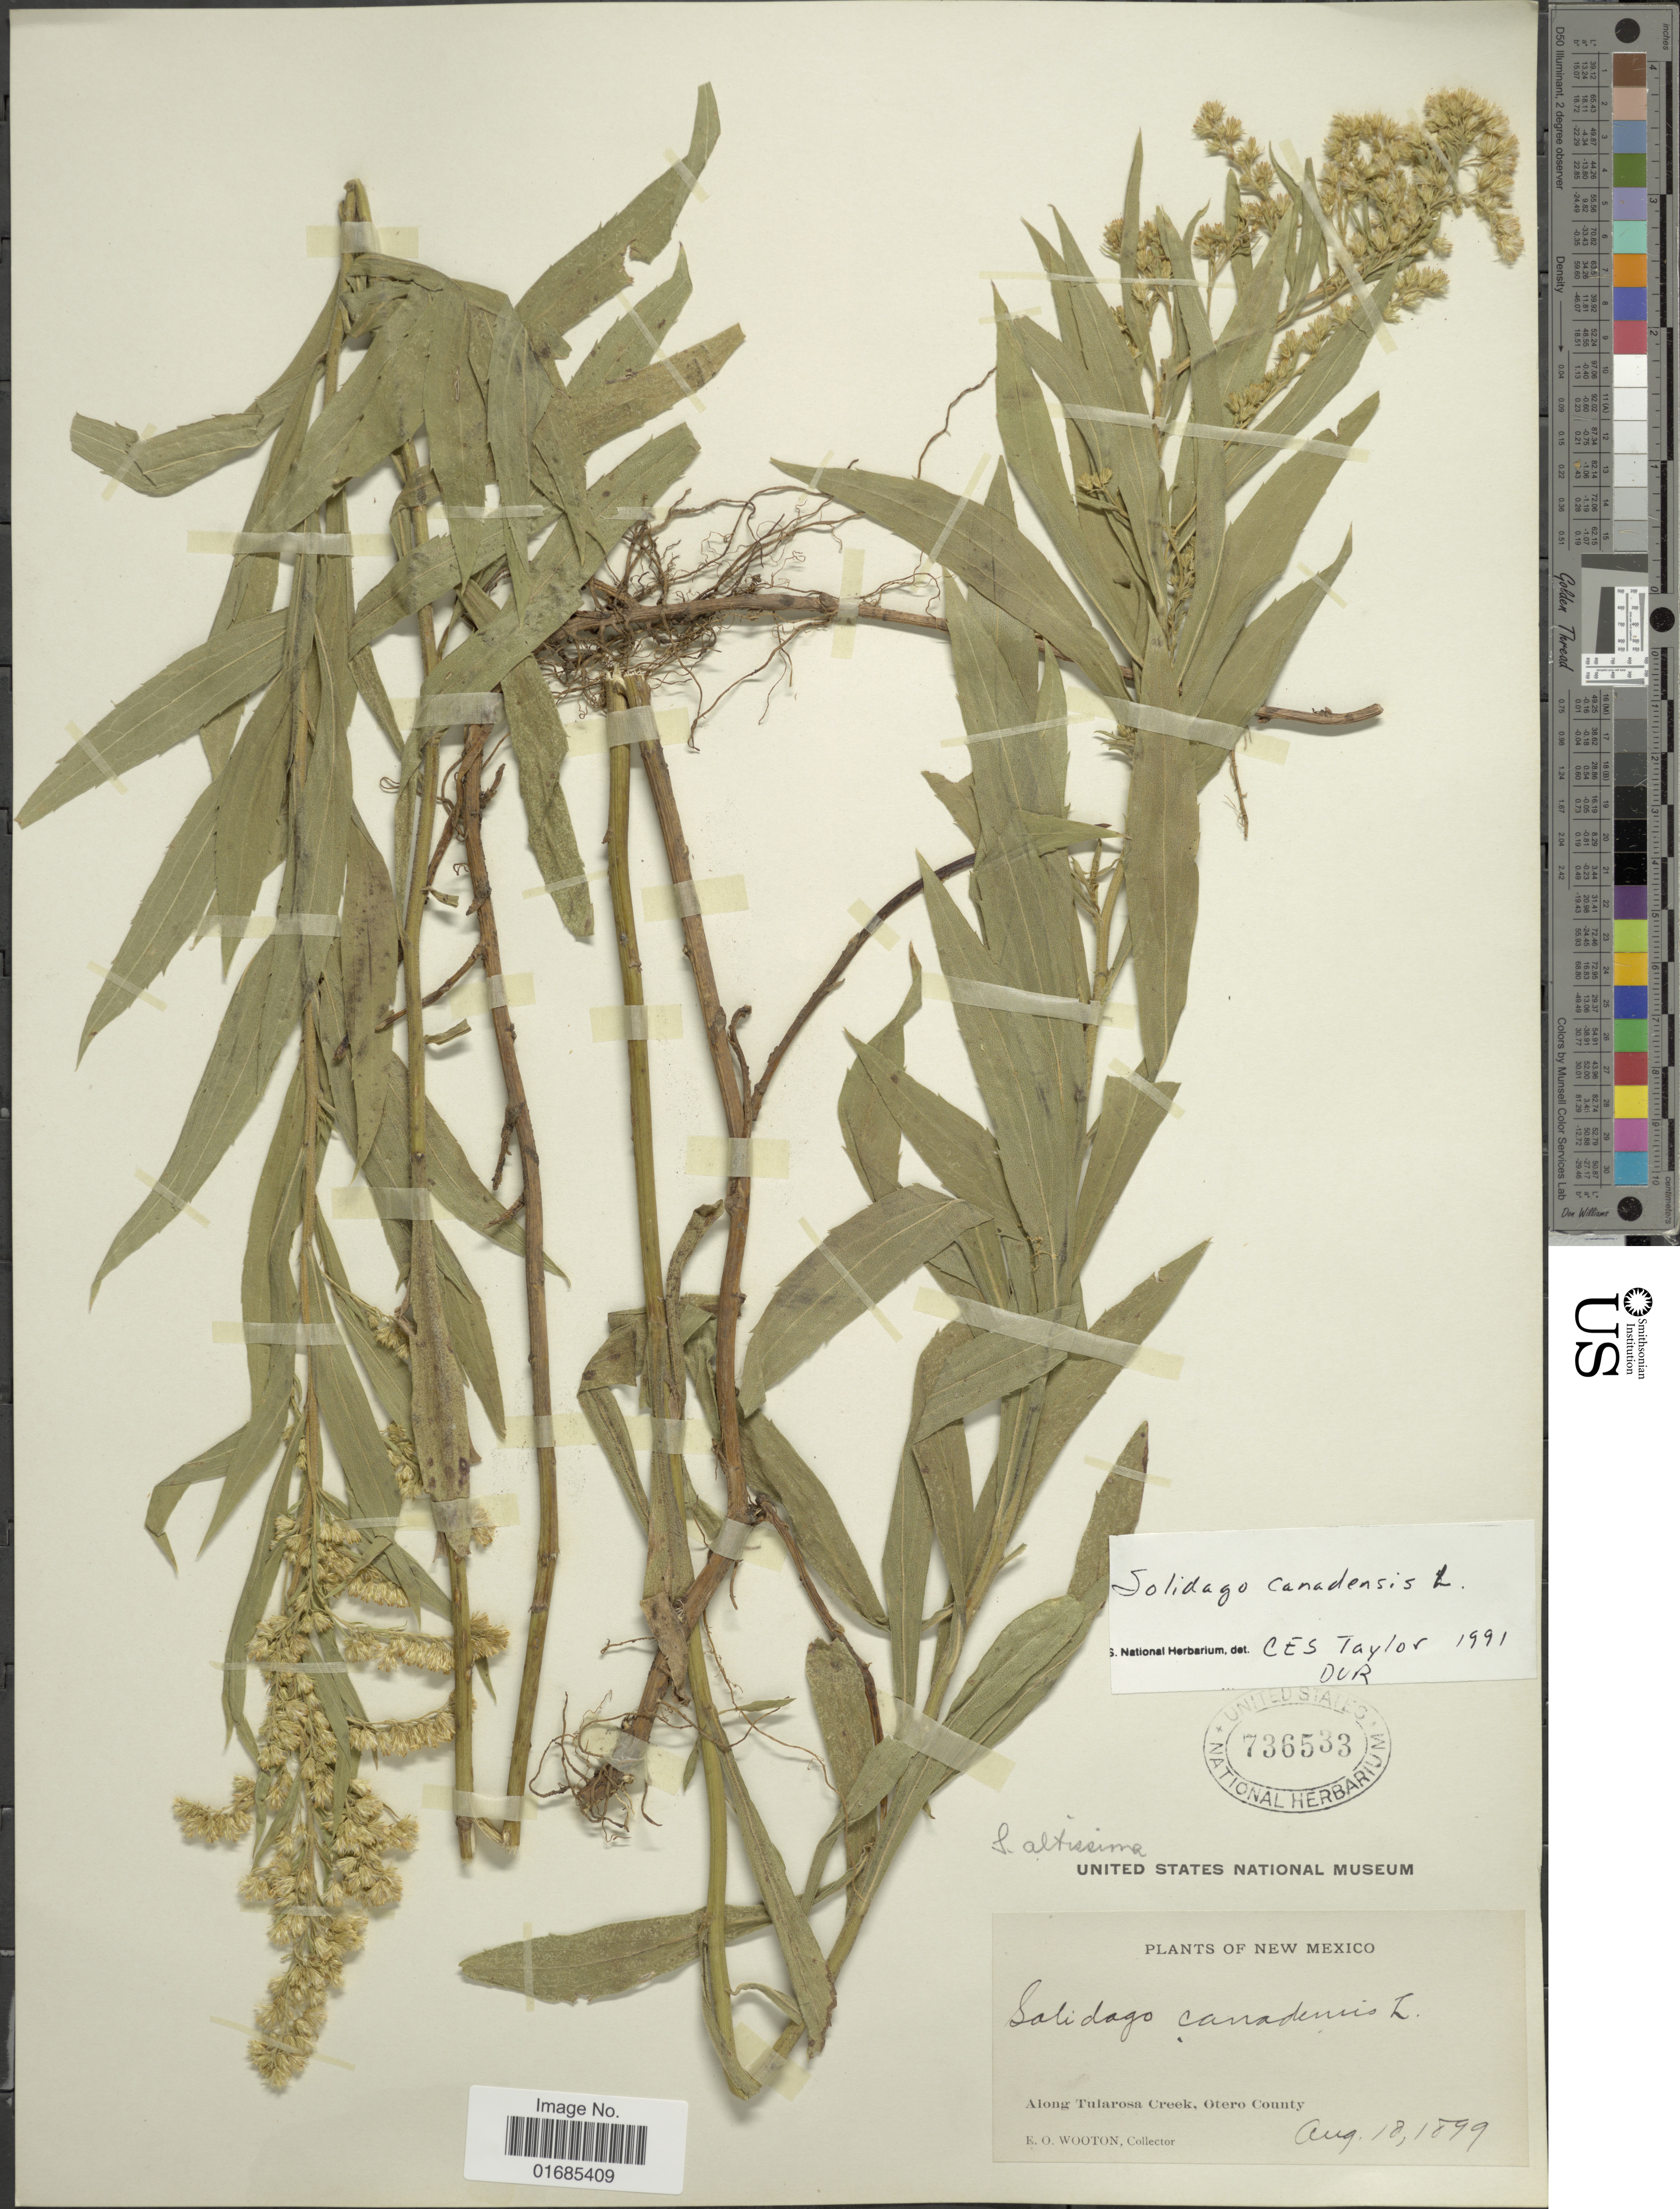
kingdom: Plantae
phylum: Tracheophyta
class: Magnoliopsida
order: Asterales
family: Asteraceae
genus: Solidago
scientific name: Solidago canadensis var. salebrosa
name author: (Piper) M.E. Jones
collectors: E. O. Wooton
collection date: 1899-08-18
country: United States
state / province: New Mexico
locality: Along Tularosa Creek, Otero County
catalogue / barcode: US 736533